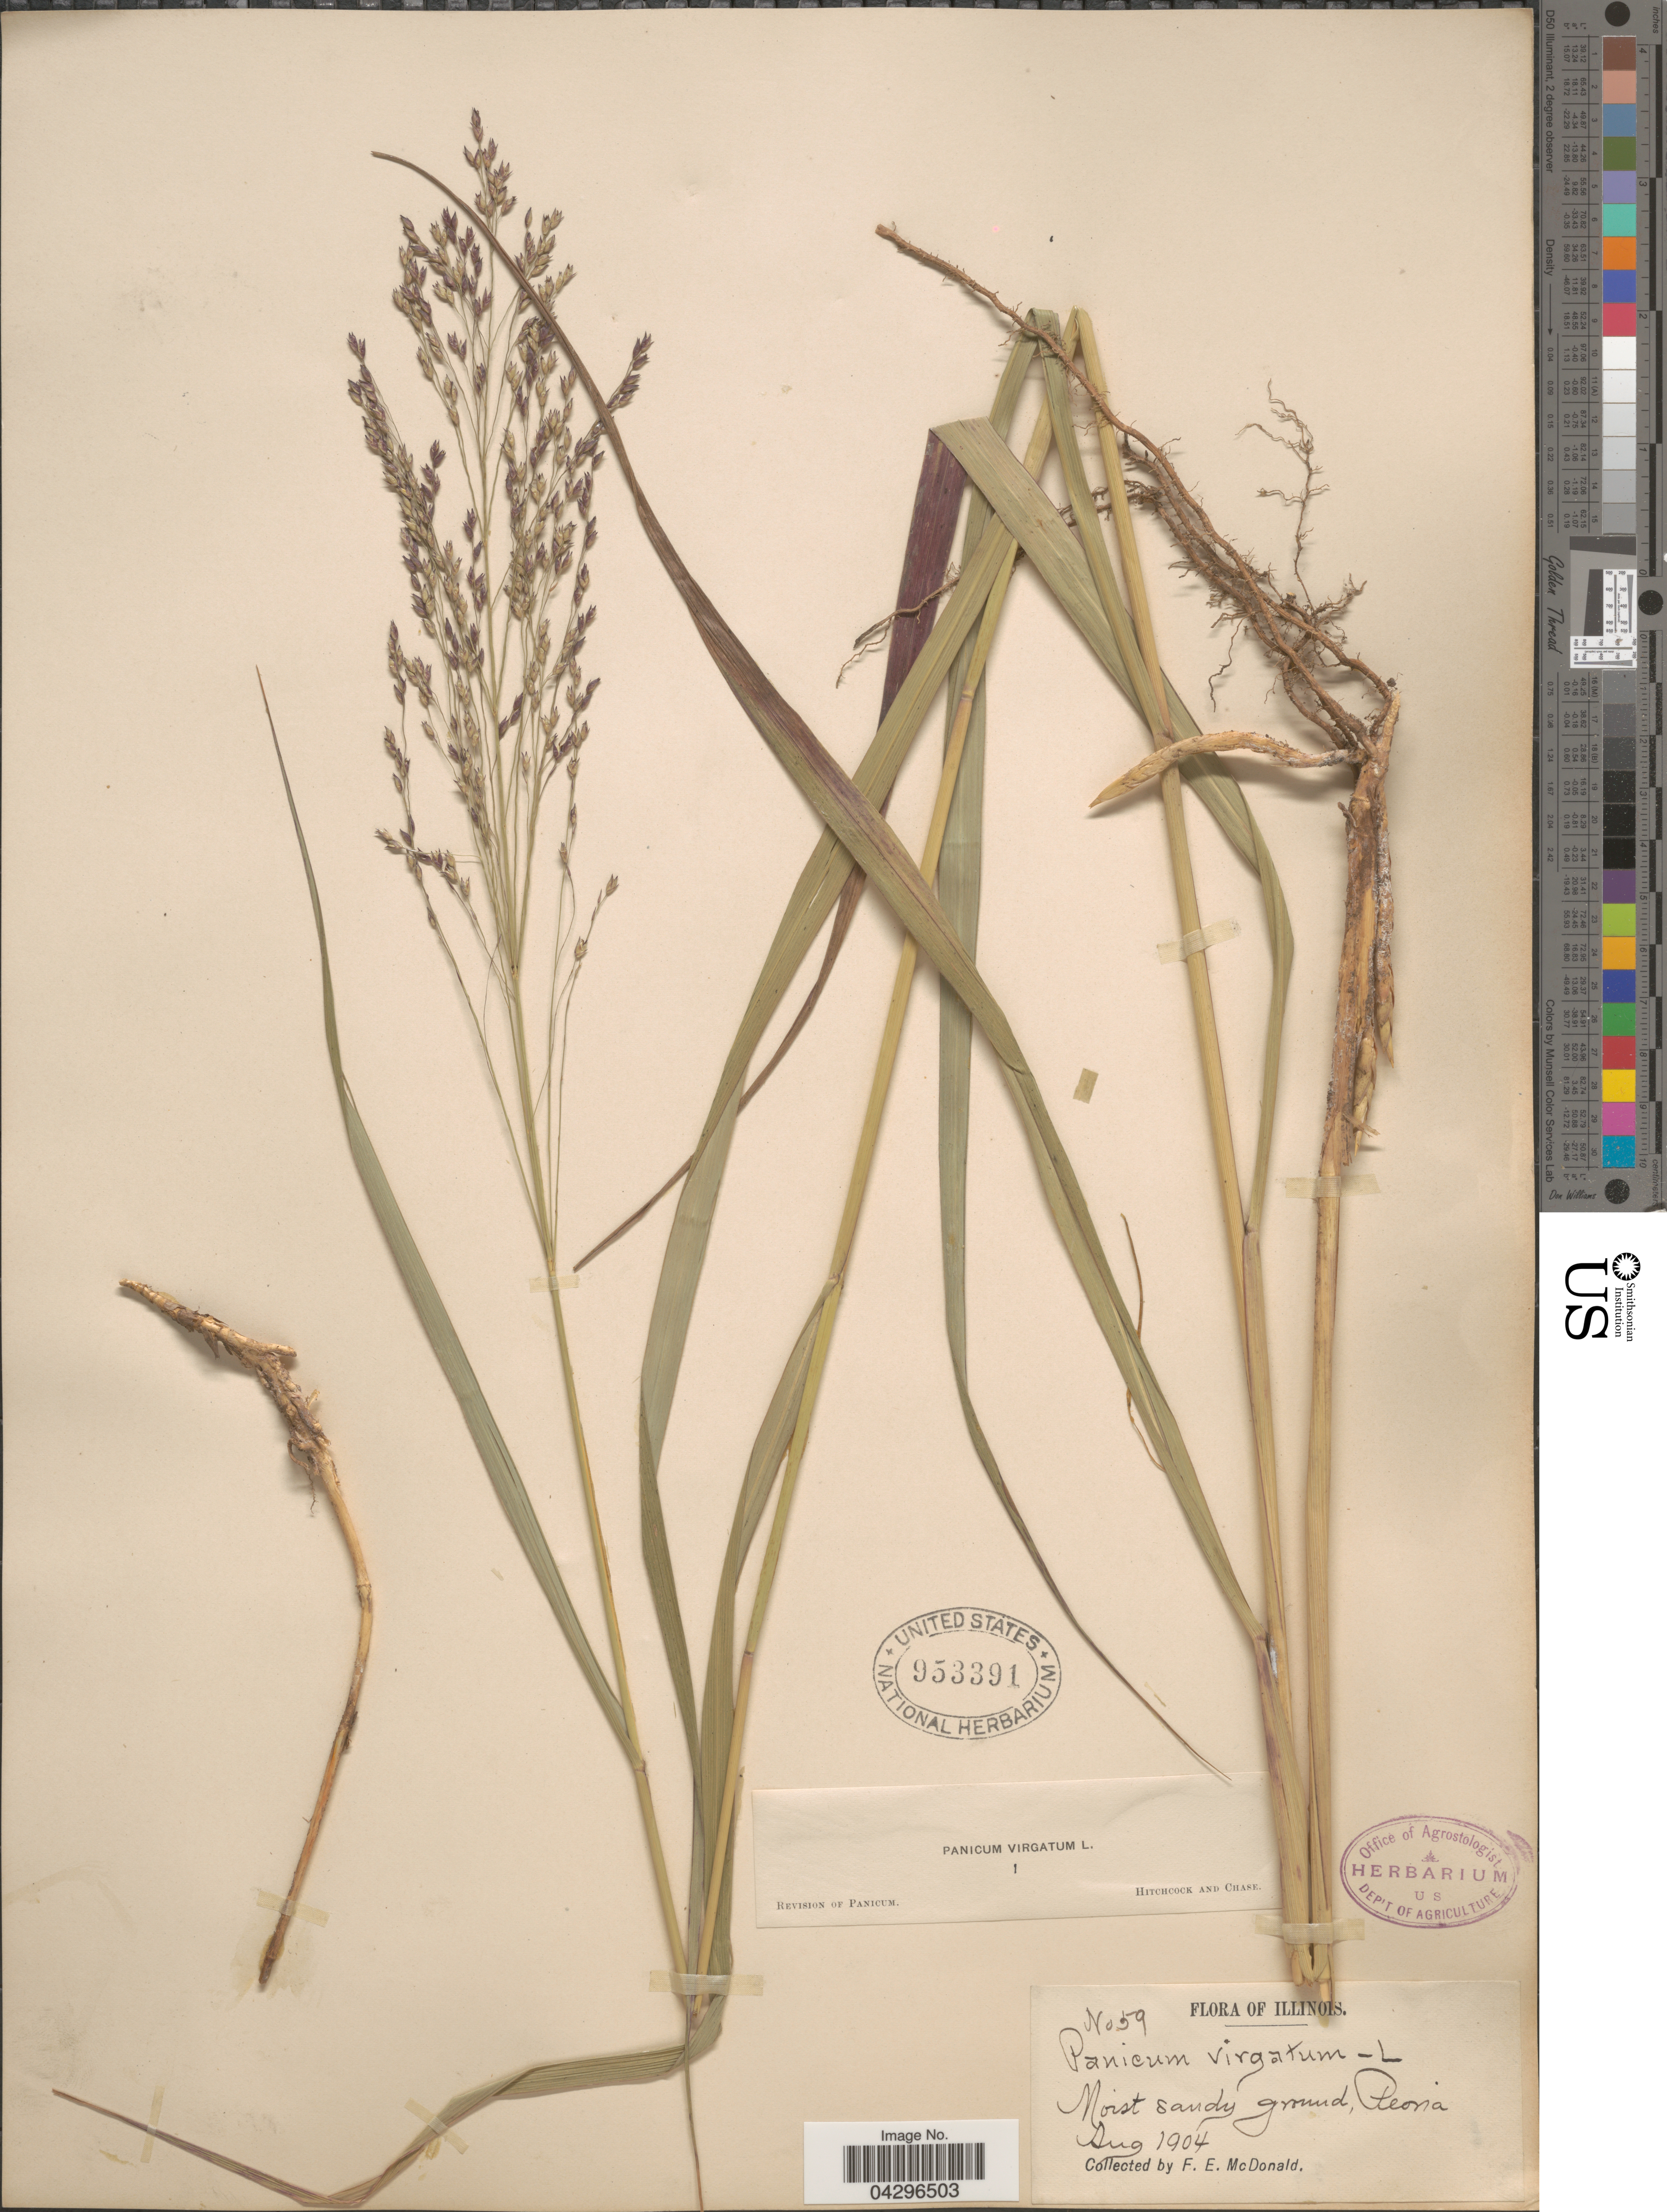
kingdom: Plantae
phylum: Tracheophyta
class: Liliopsida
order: Poales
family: Poaceae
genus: Panicum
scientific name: Panicum virgatum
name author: L.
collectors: F. E. McDonald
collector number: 59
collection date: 1904-08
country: United States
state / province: Illinois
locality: Moist sandy ground, Peoria.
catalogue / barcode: US 953391